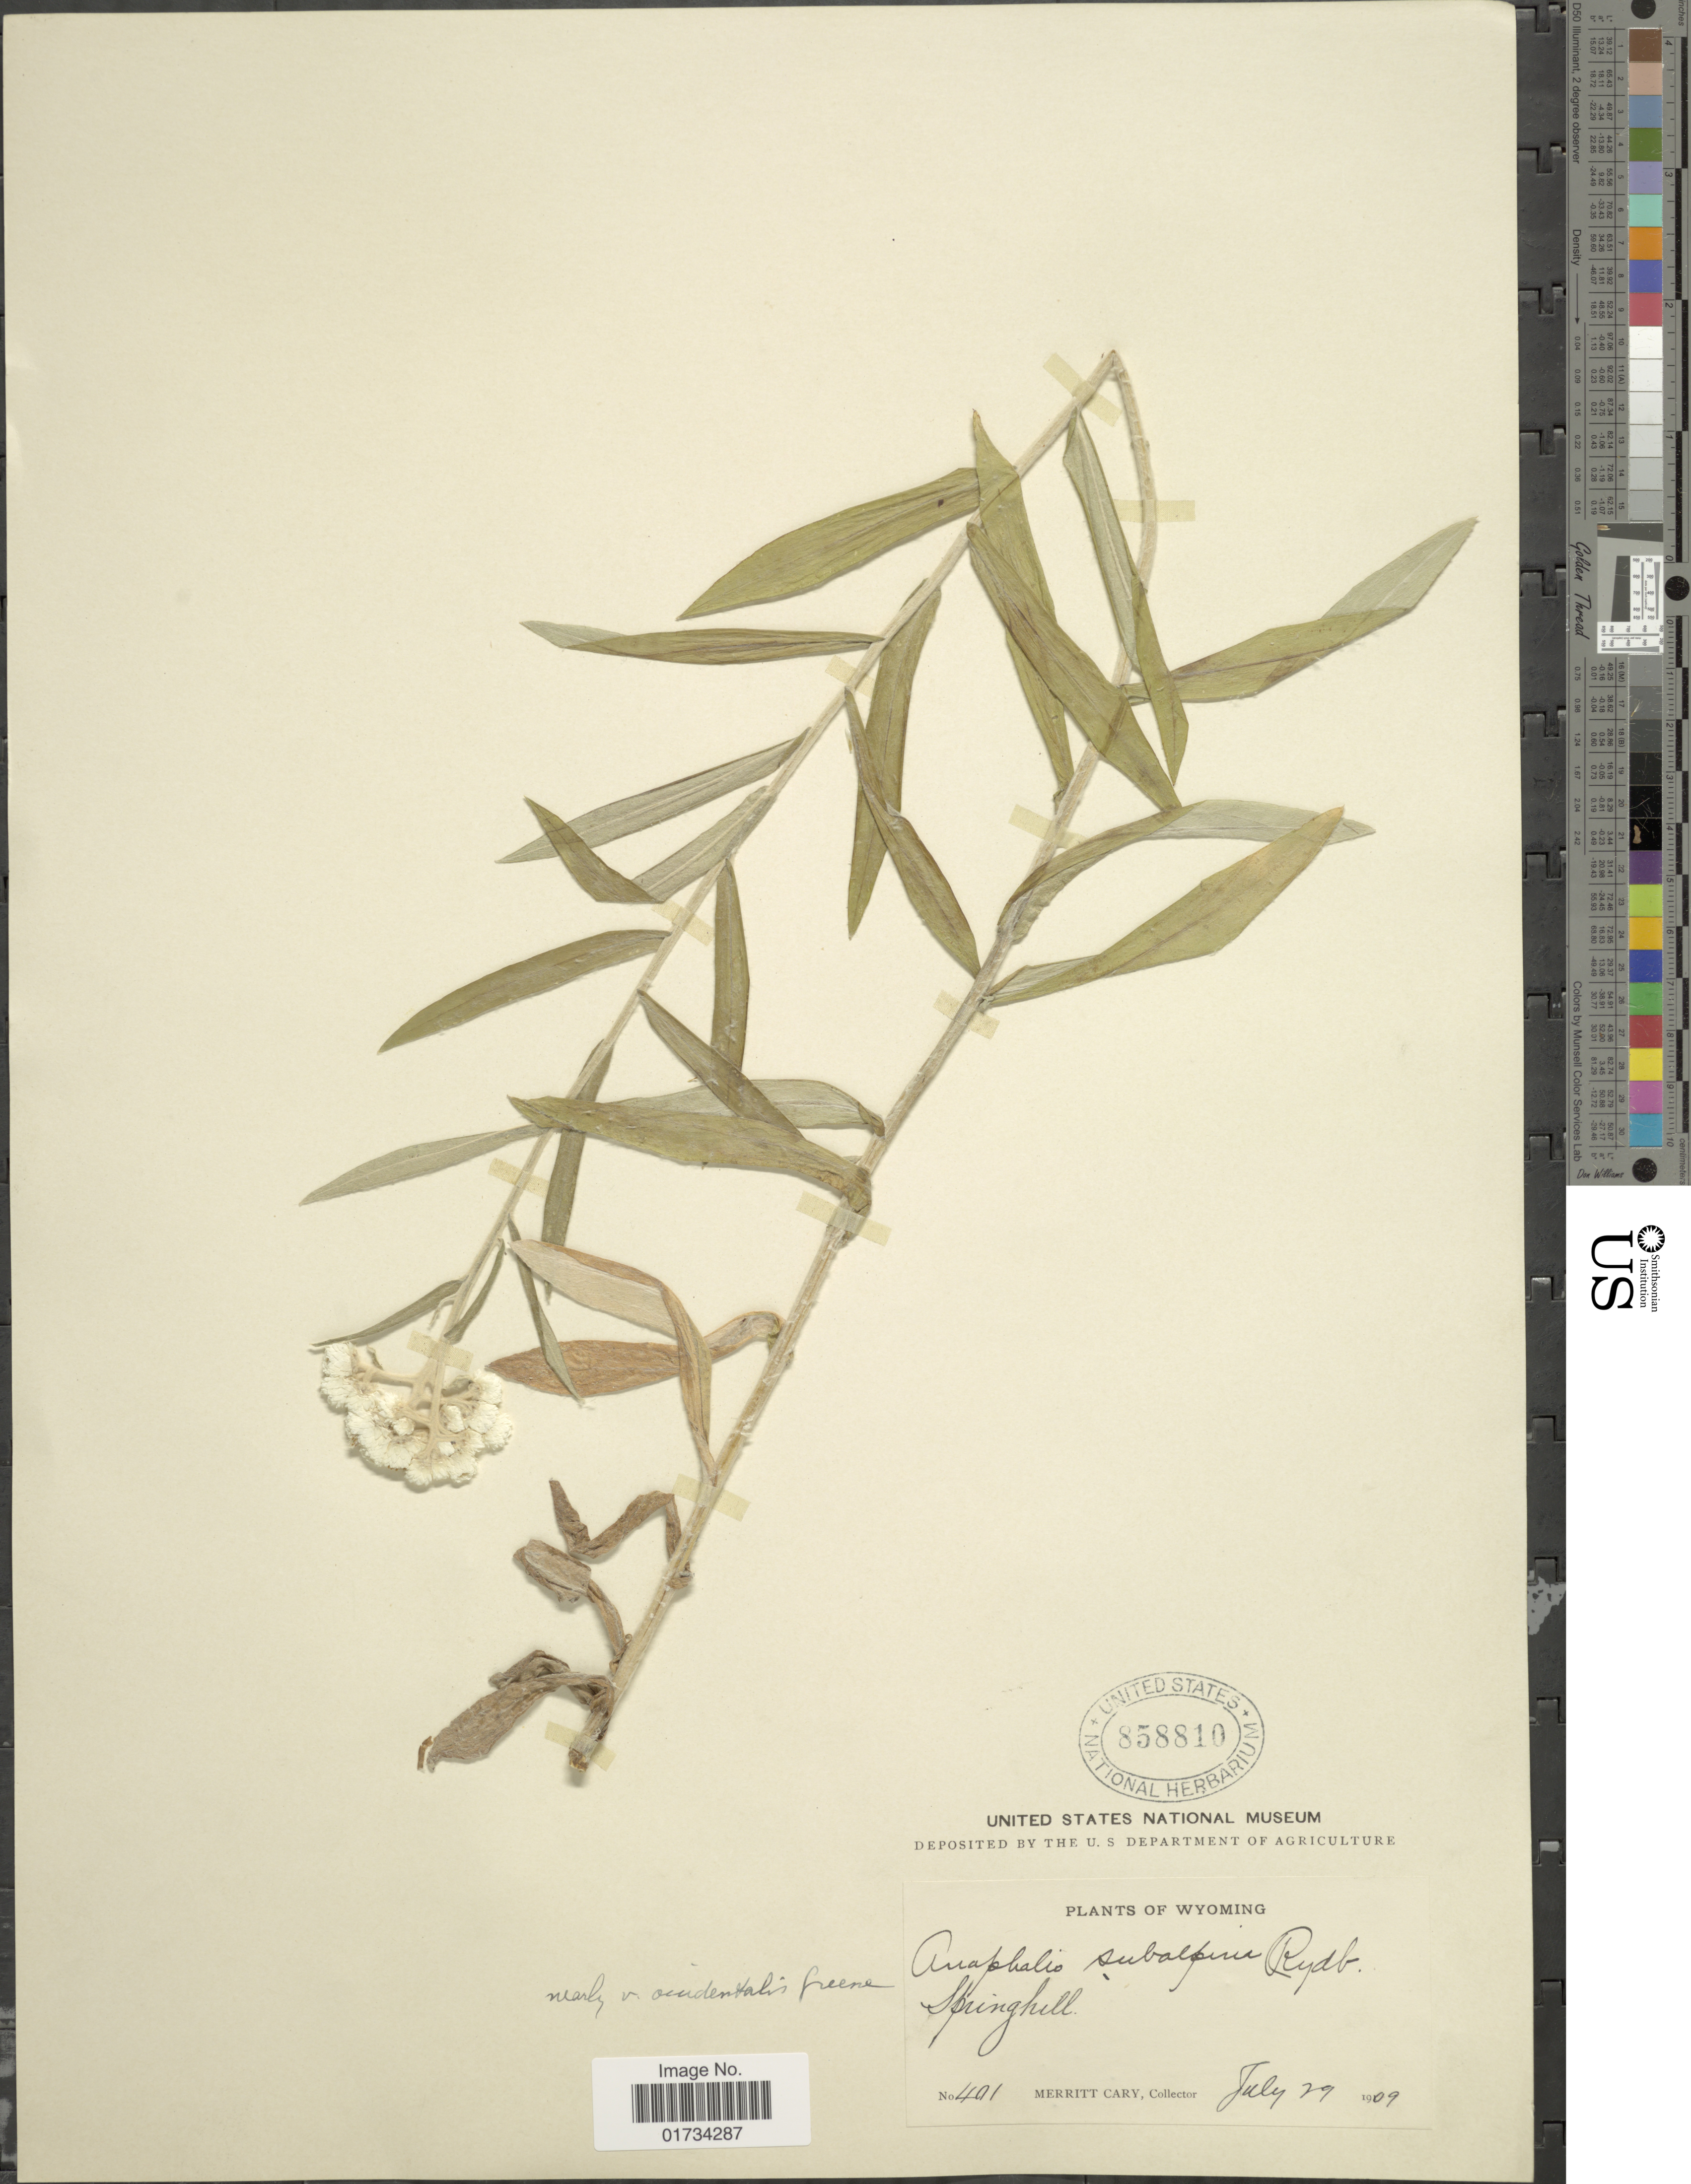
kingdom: Plantae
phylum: Tracheophyta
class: Magnoliopsida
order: Asterales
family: Asteraceae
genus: Anaphalis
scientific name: Anaphalis margaritacea var. occidentalis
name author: Greene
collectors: M. Cary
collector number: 401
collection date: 1909-07-29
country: United States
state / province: Wyoming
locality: Springhill. Wyoming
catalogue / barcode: US 858810